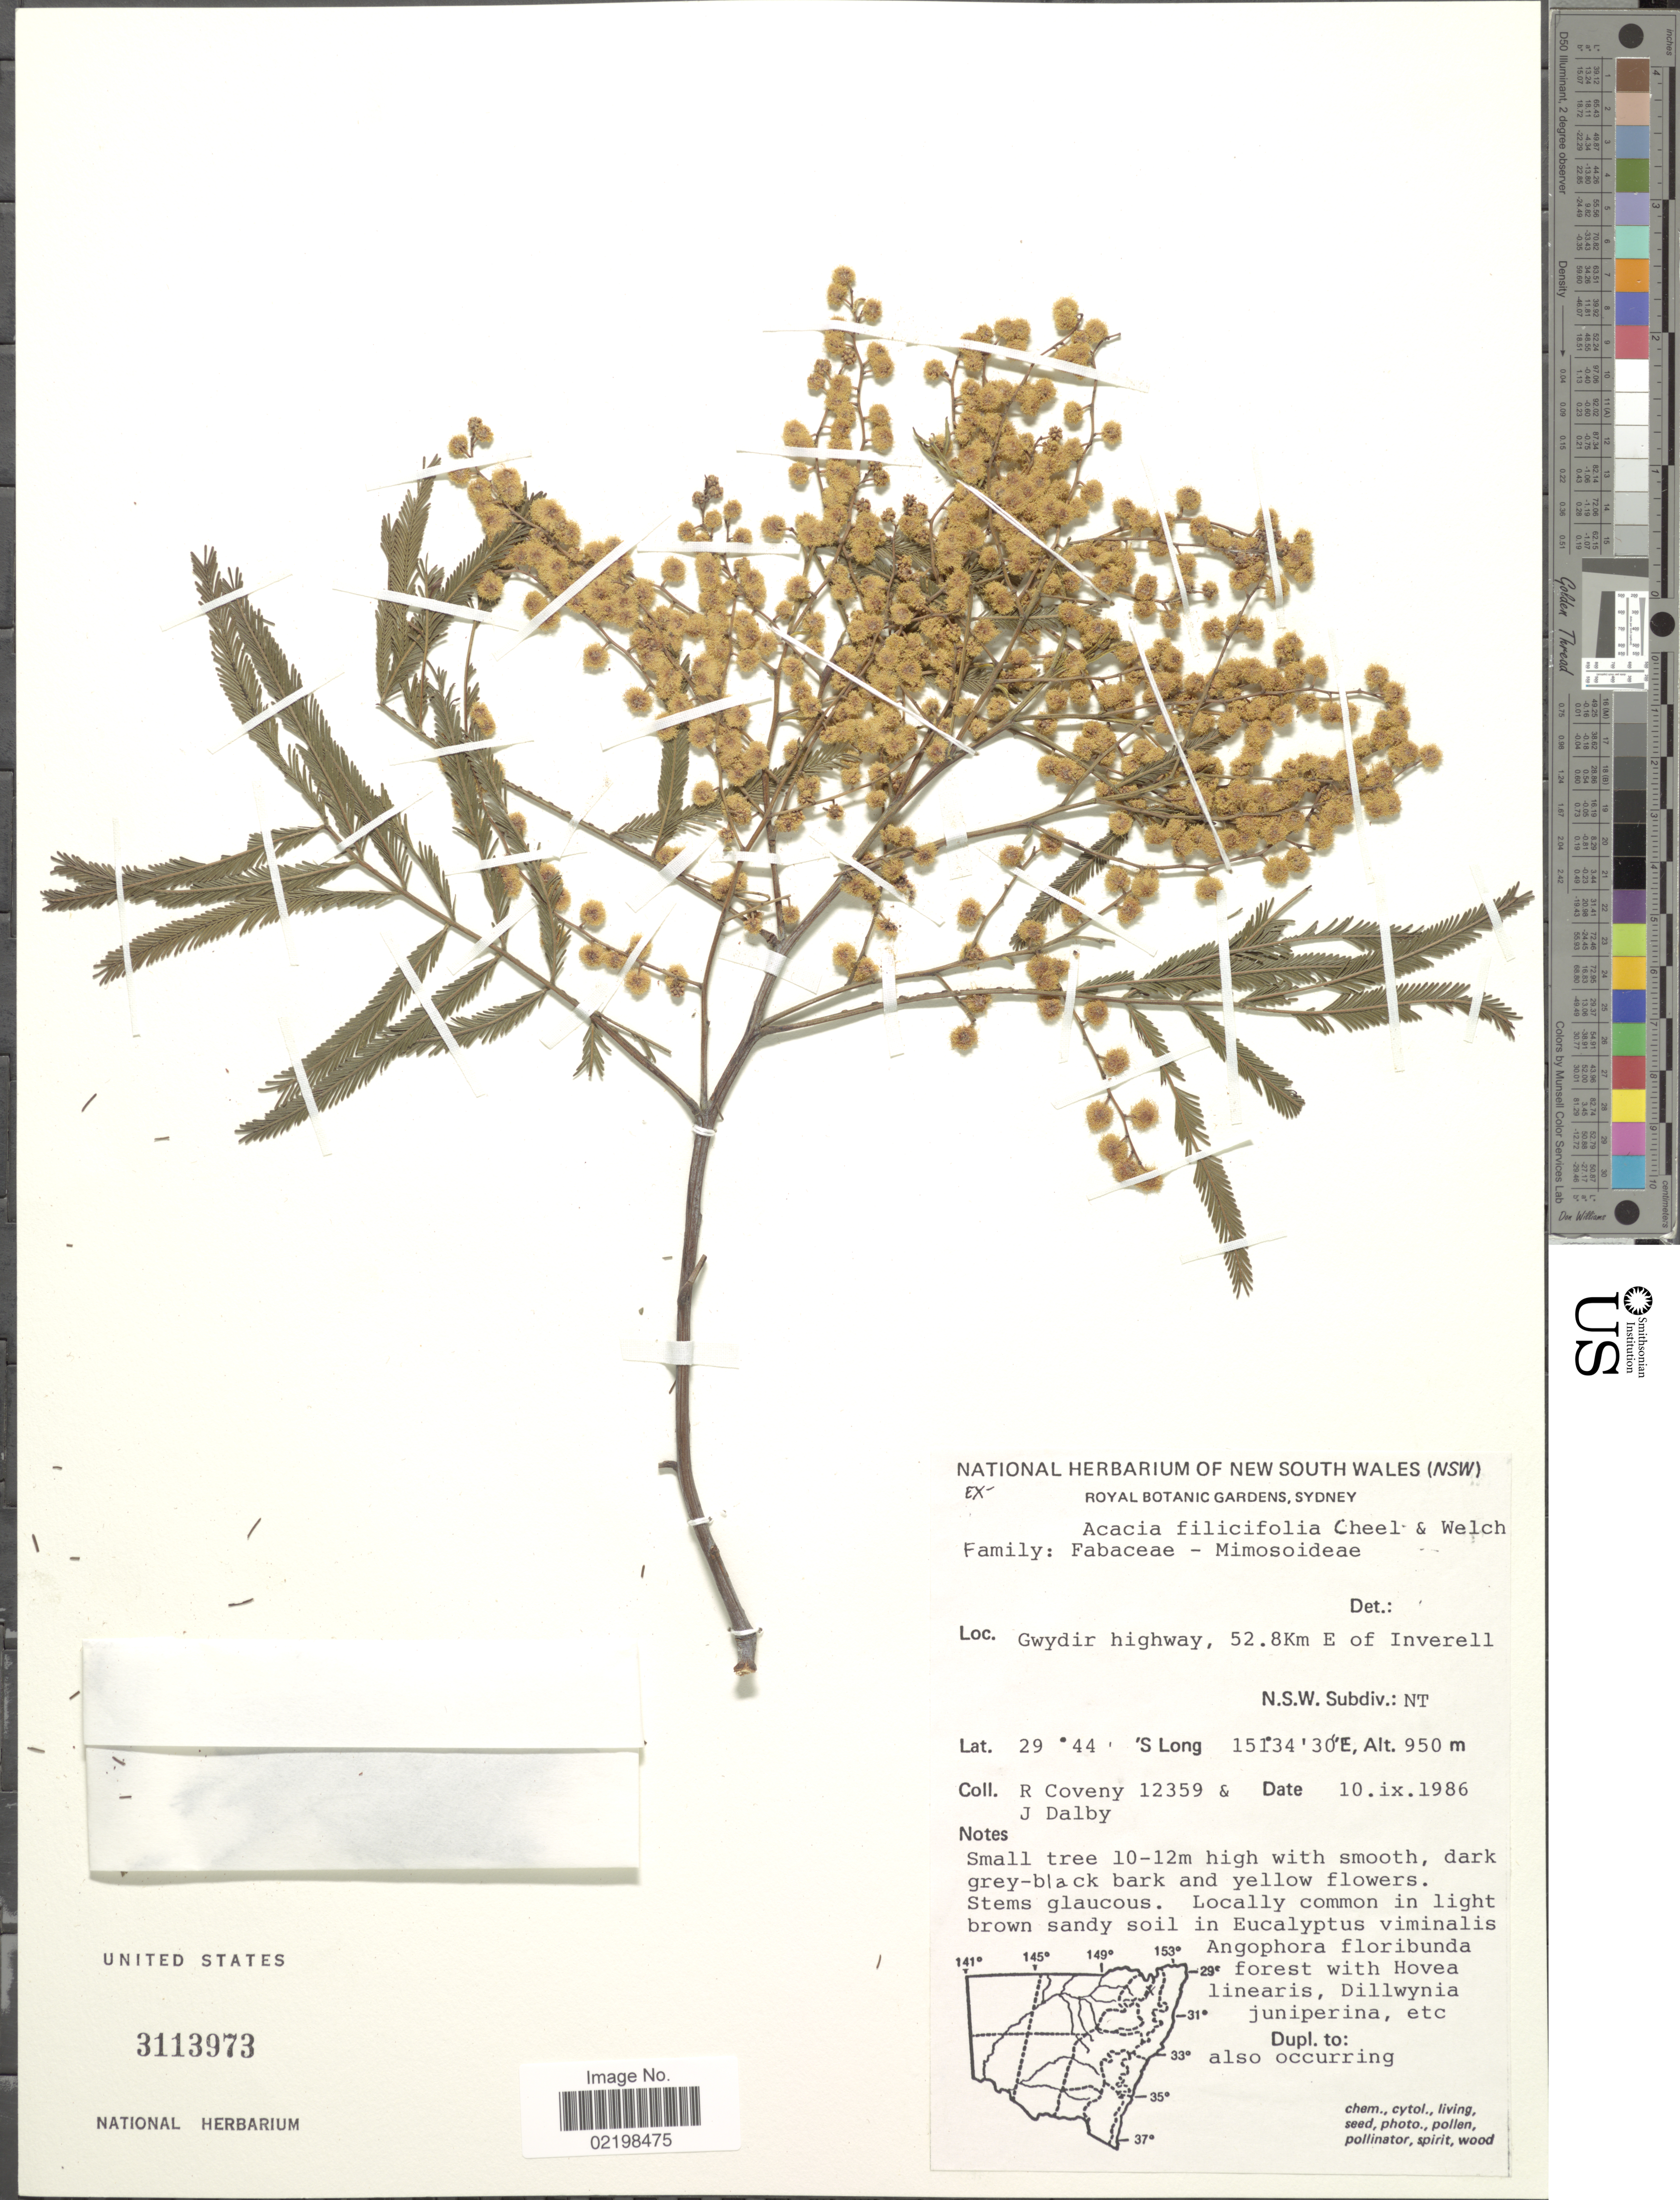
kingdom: Plantae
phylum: Tracheophyta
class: Magnoliopsida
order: Fabales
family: Fabaceae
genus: Acacia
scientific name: Acacia filicifolia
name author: Cheel & M.B. Welch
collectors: R. Coveny & J. Dalby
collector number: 12359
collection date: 1986-09-10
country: Australia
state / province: Northern Territory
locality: Gwydir highway, 52.8Km E of Inverell, N.S.W. Subdiv.: NT.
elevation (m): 950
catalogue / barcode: US 3113973